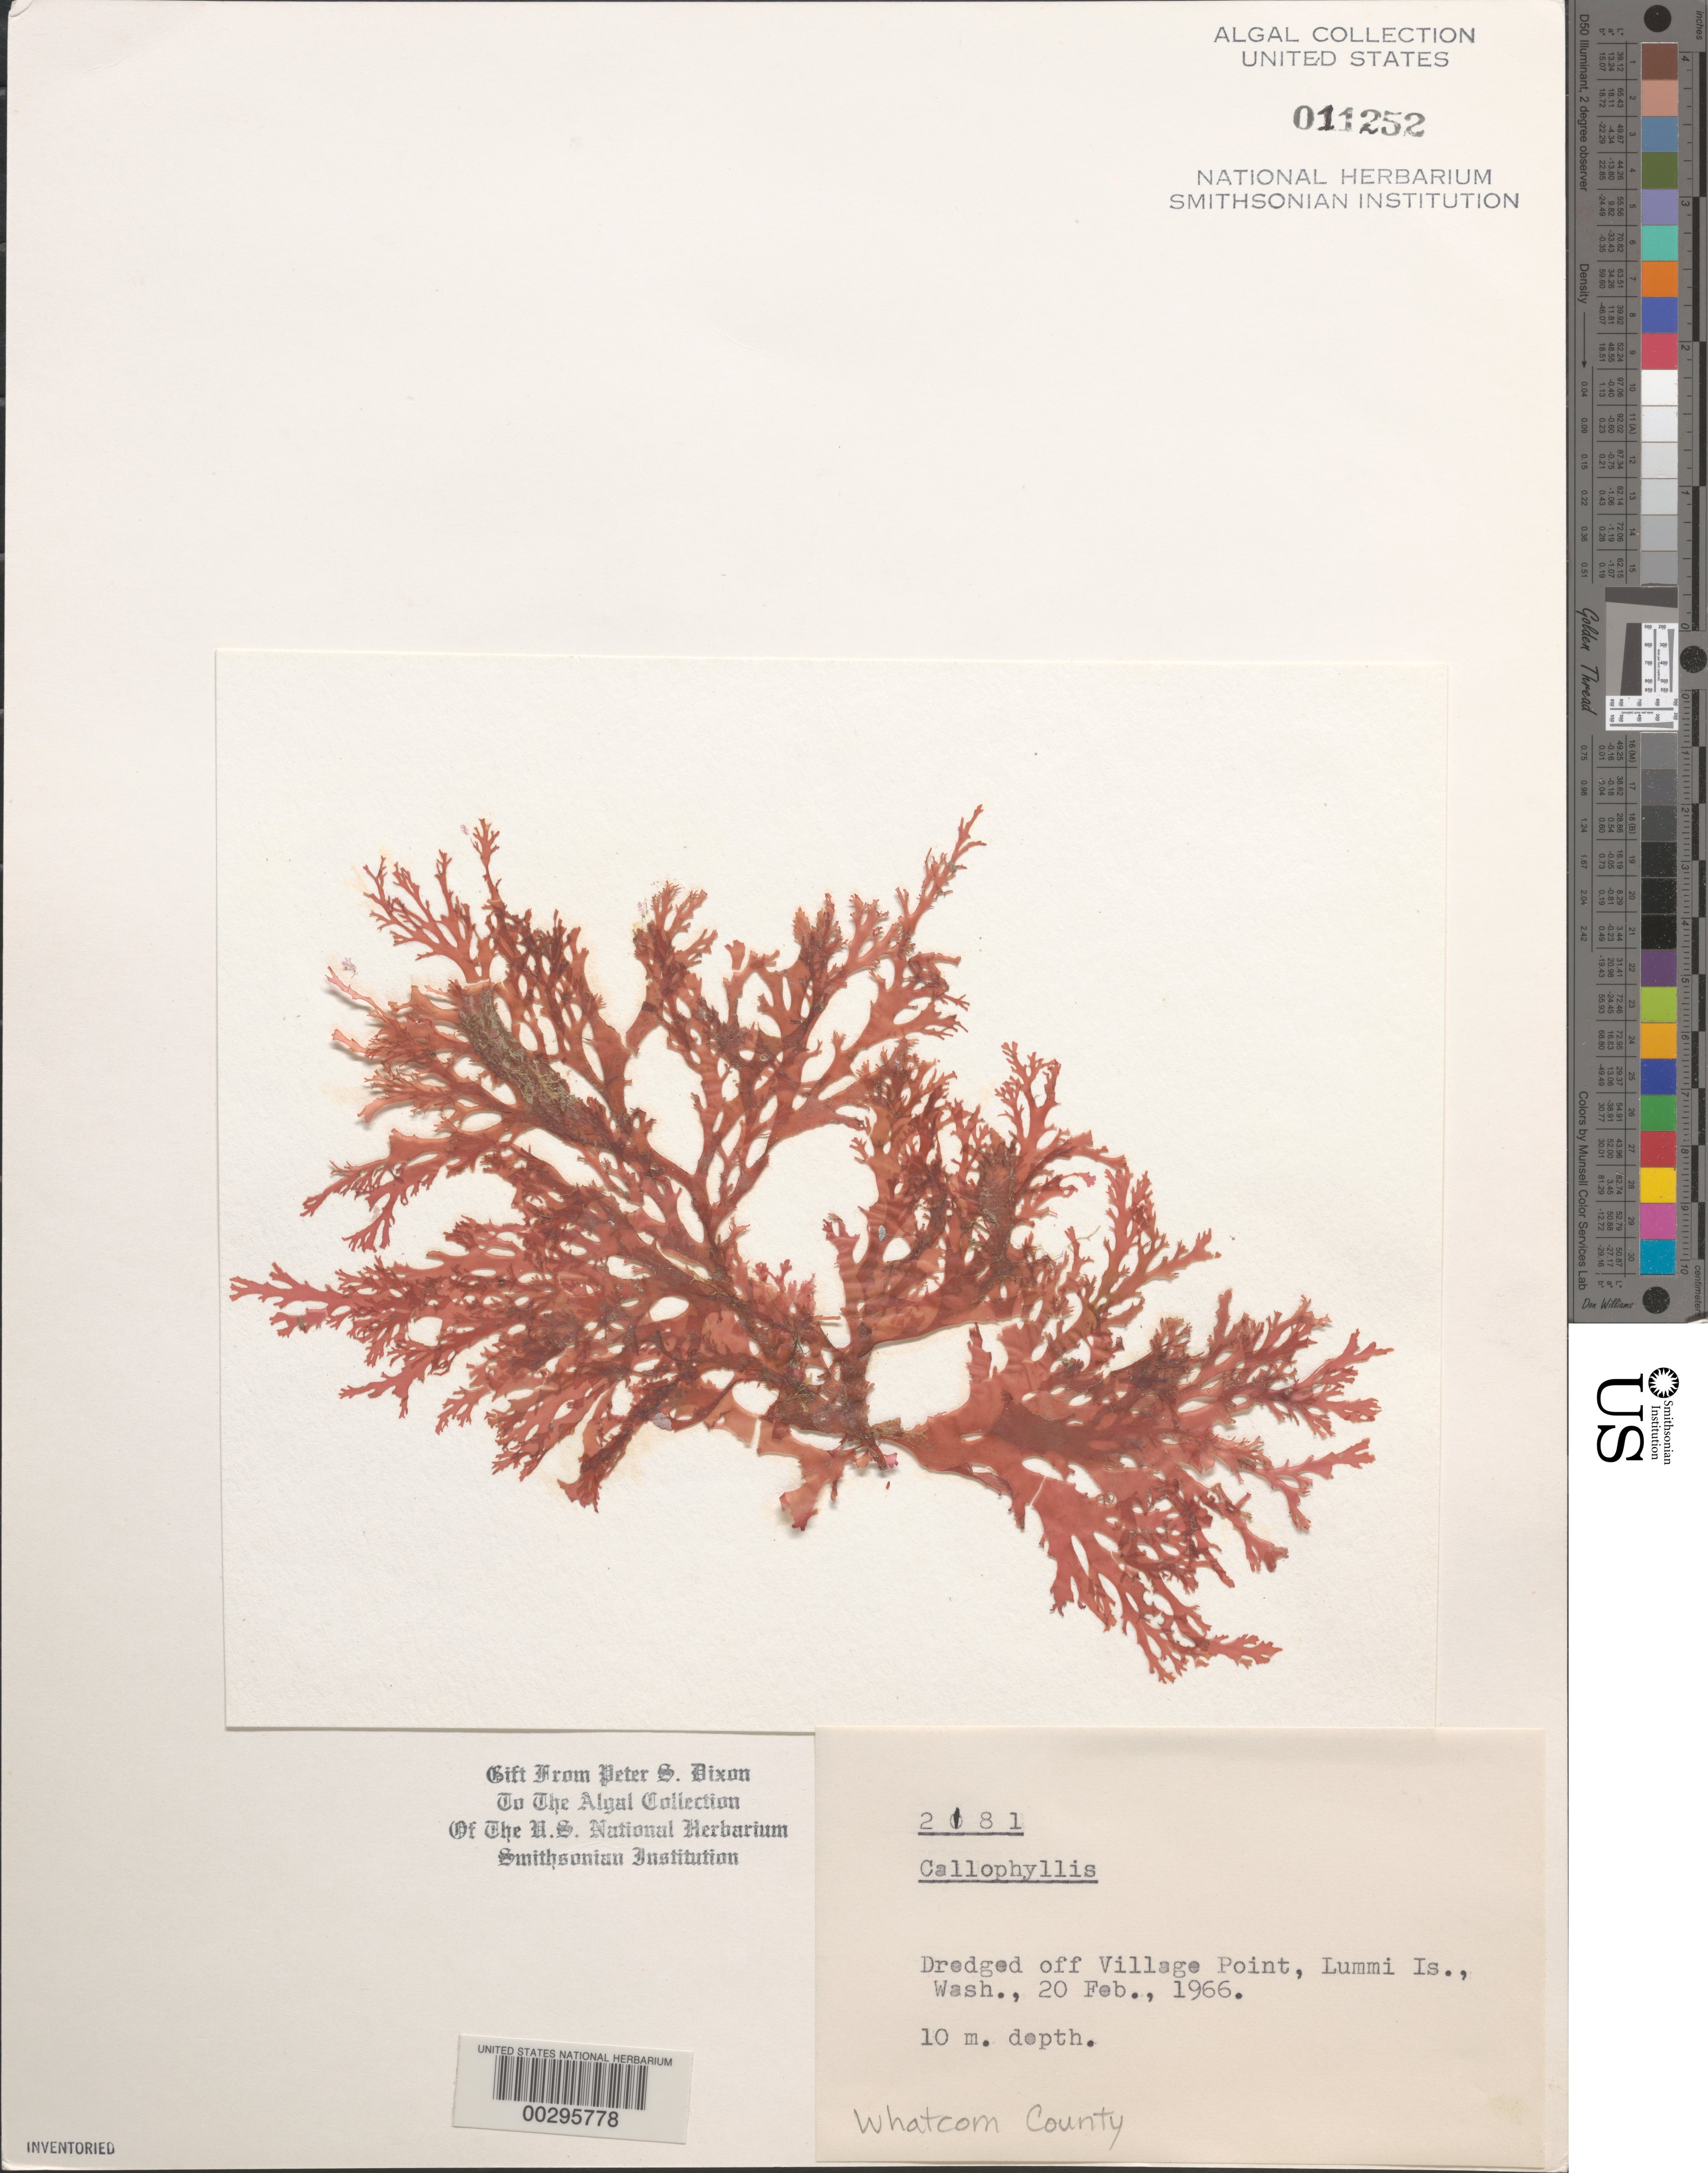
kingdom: Plantae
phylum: Rhodophyta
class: Florideophyceae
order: Gigartinales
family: Kallymeniaceae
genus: Callophyllis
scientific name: Callophyllis sp.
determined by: Dixon, P. S.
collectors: P. S. Dixon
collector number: PSD 2181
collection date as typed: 20 Feb 1966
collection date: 1966-02-20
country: United States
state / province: Washington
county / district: Whatcom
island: Lummi Island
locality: Off Village Point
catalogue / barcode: US 11252